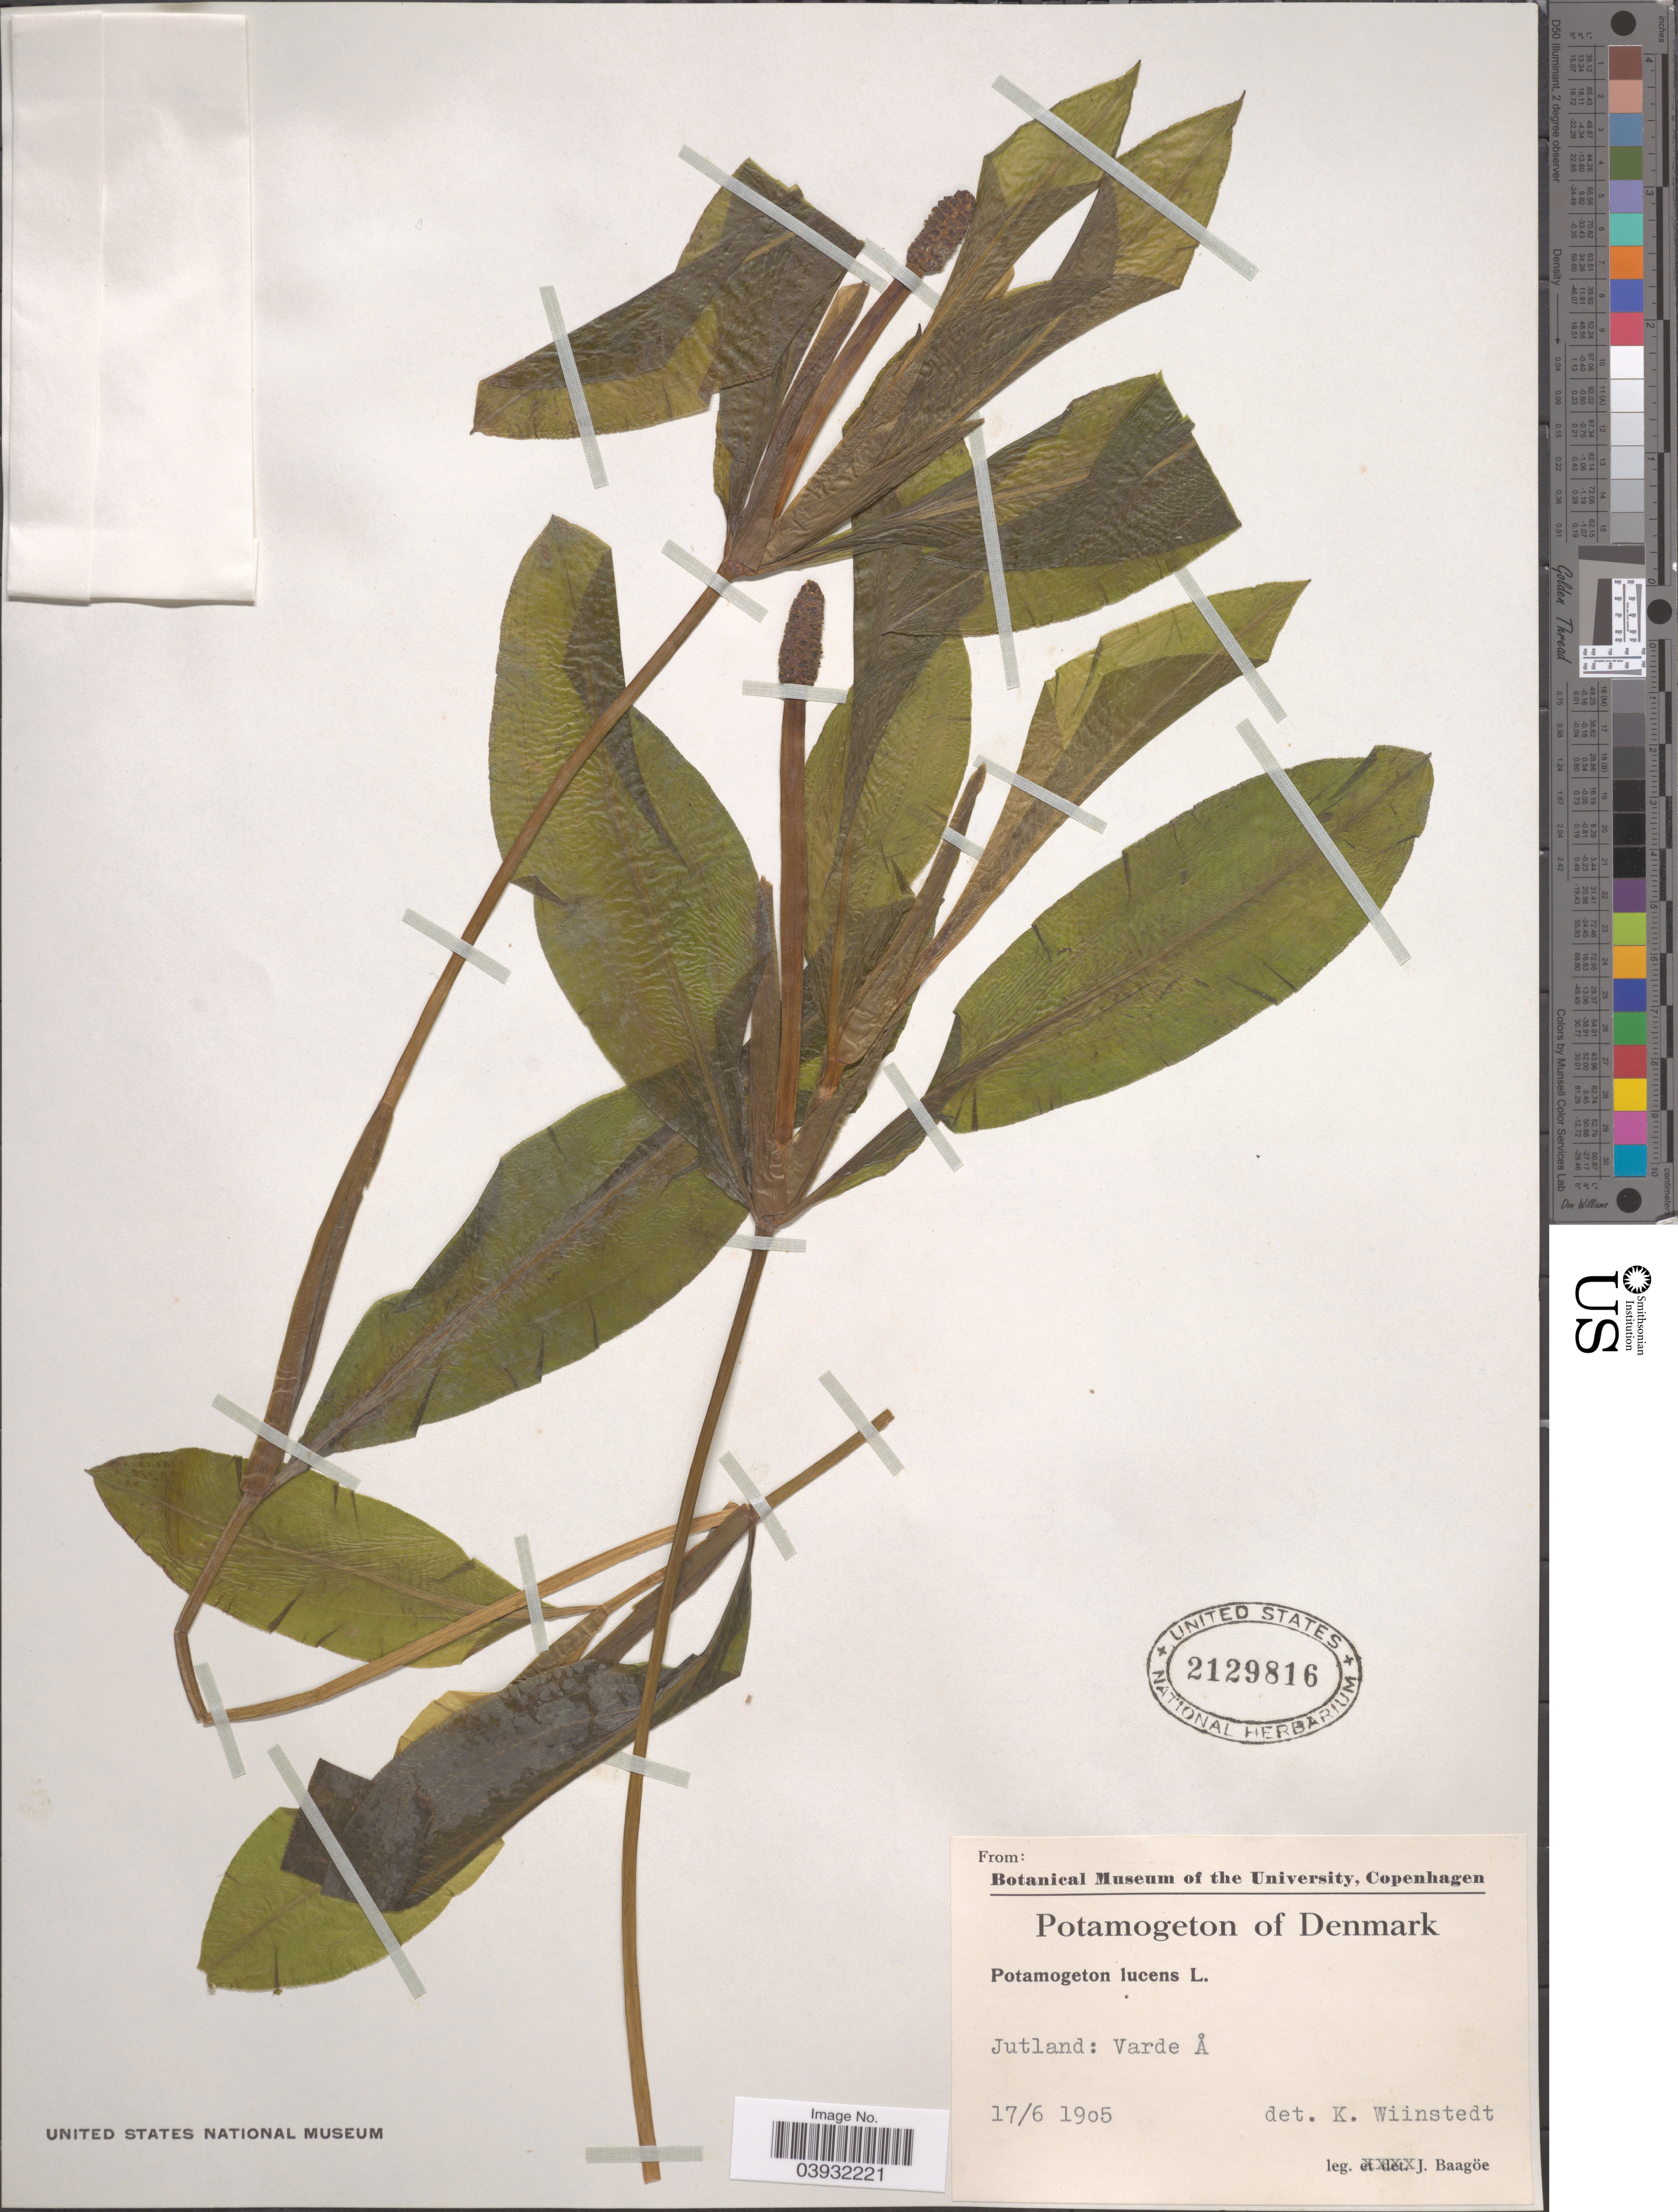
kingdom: Plantae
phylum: Tracheophyta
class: Liliopsida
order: Alismatales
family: Potamogetonaceae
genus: Potamogeton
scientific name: Potamogeton lucens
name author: L.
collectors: J. Baagoe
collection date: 1905-06-17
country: Denmark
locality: Jutland: Varde Å.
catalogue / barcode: US 2129816